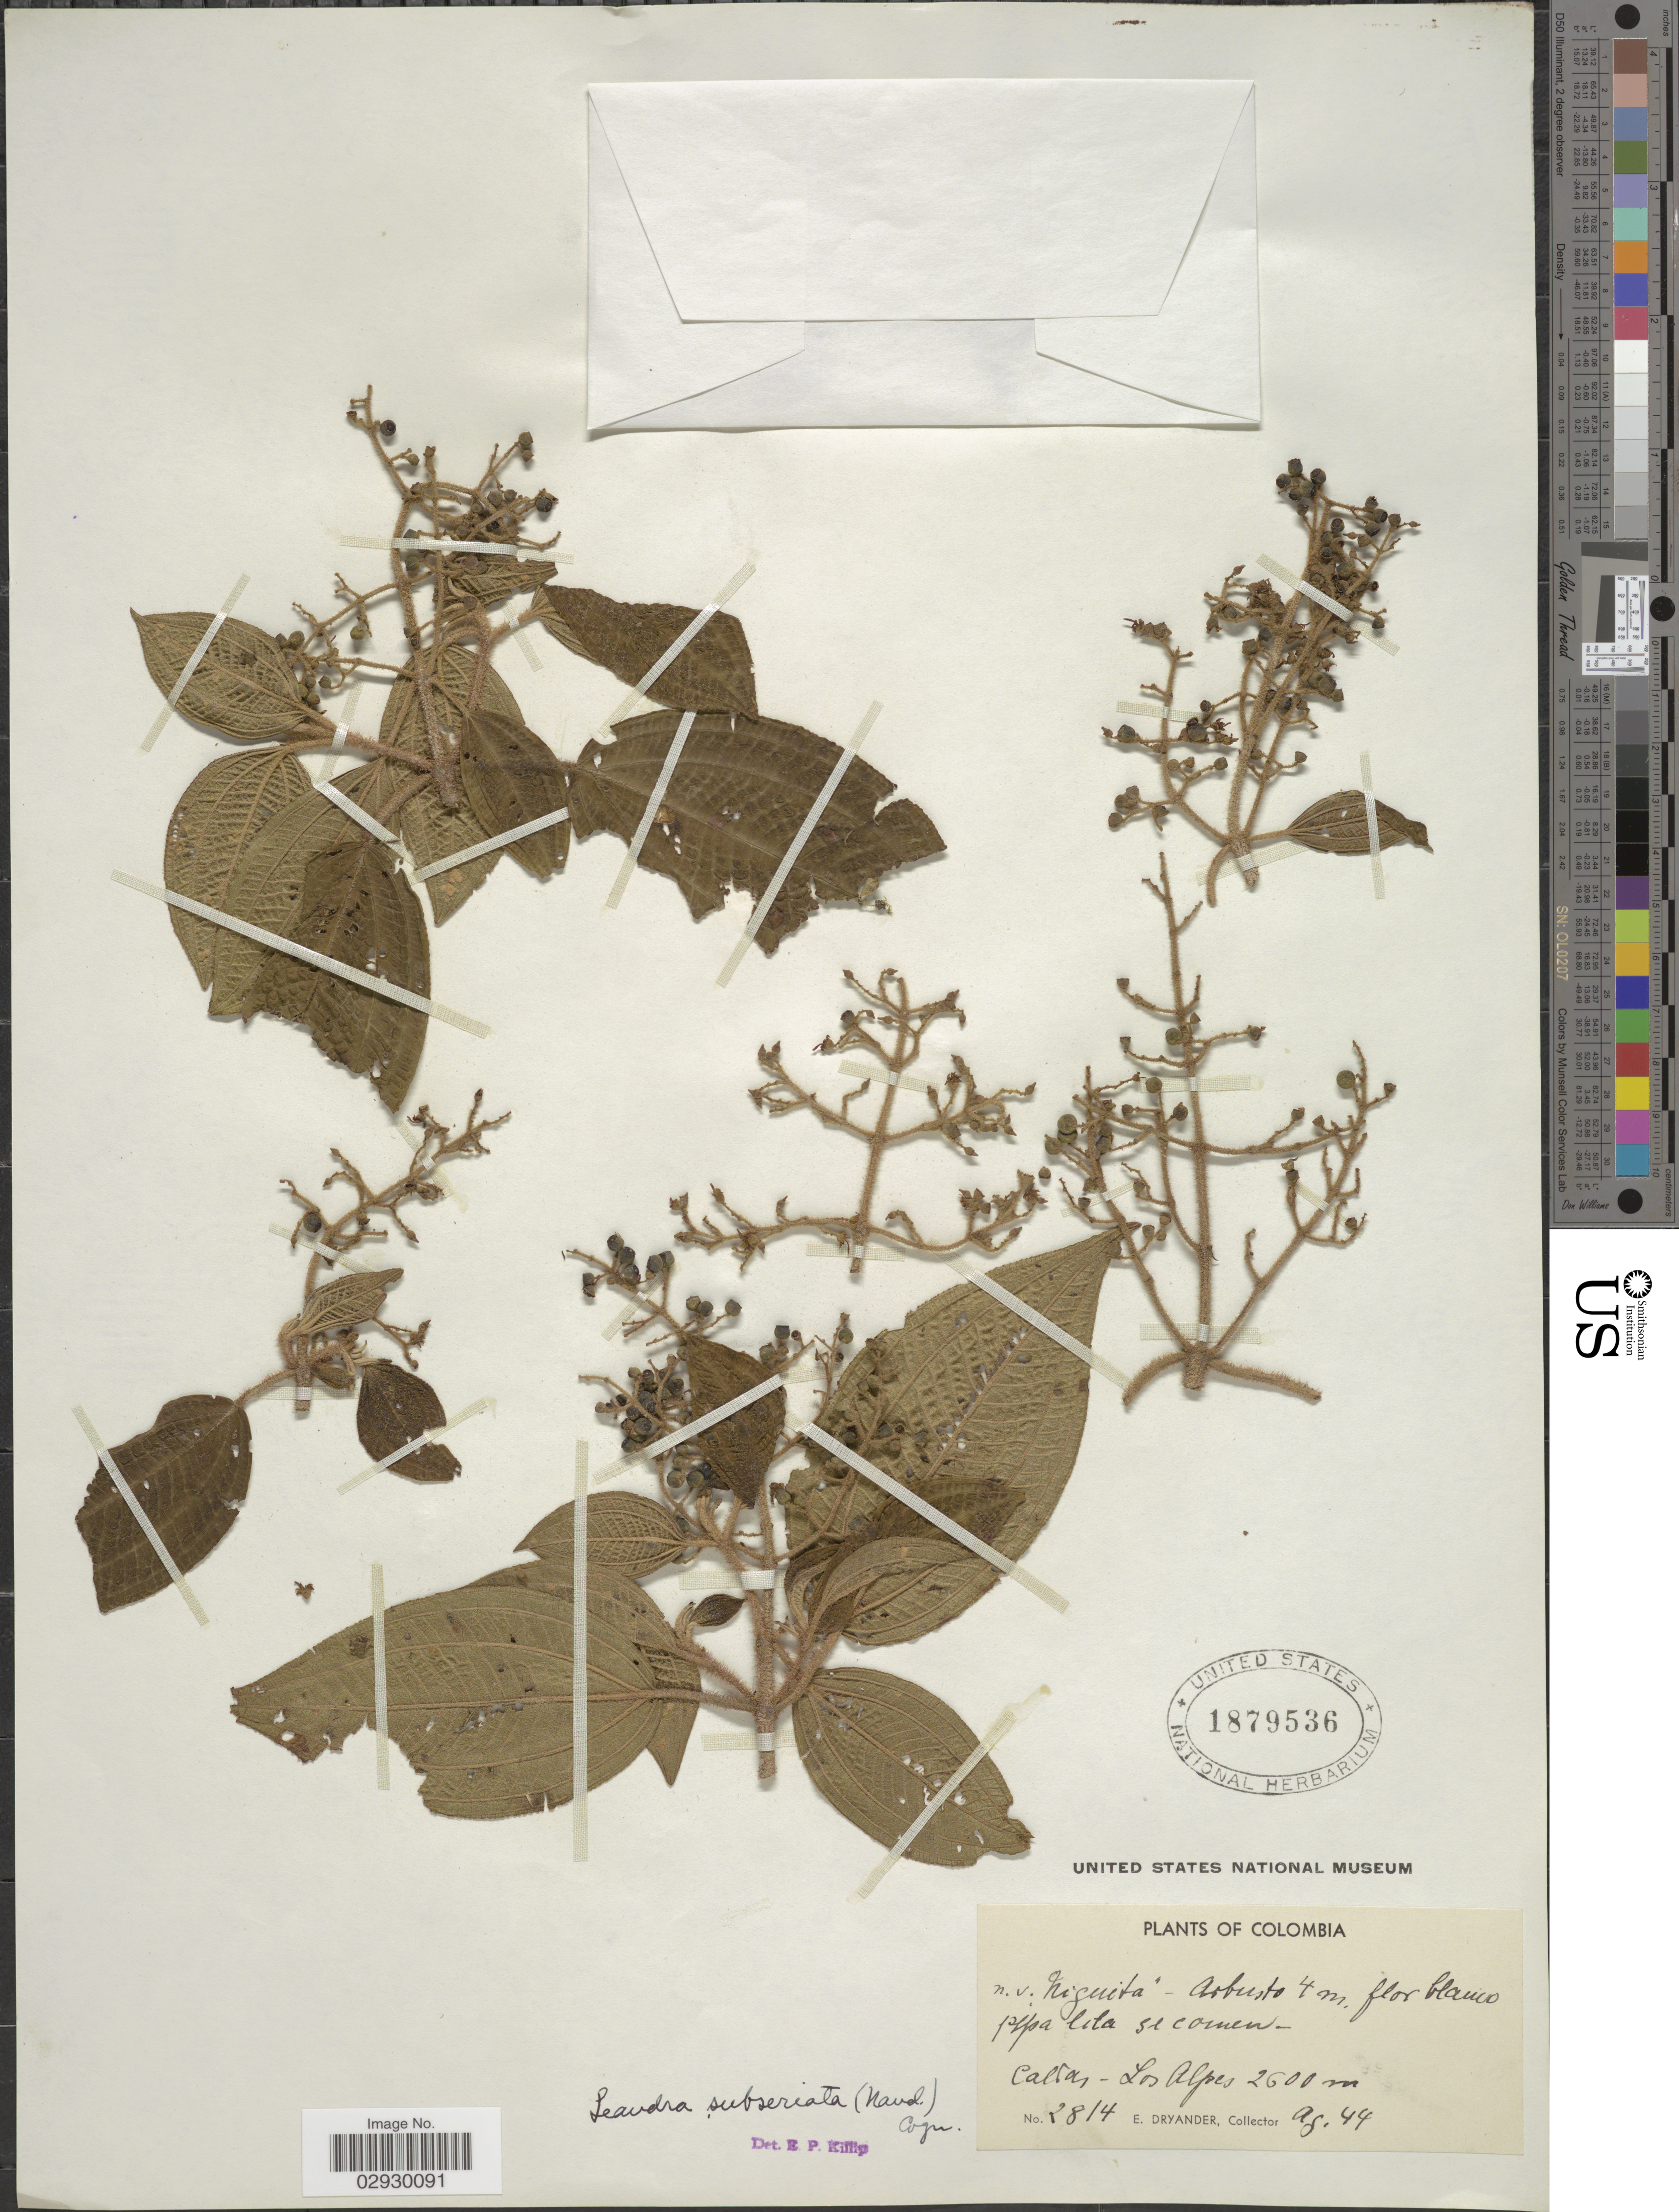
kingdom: Plantae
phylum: Tracheophyta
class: Magnoliopsida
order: Myrtales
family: Melastomataceae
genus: Leandra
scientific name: Leandra subseriata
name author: (Naudin) Cogn.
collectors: E. Dryander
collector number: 2814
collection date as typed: Transcribed d/m/y: /8/44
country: Colombia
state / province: Caldas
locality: Los Alpes.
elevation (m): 2600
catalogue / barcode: US 1879536